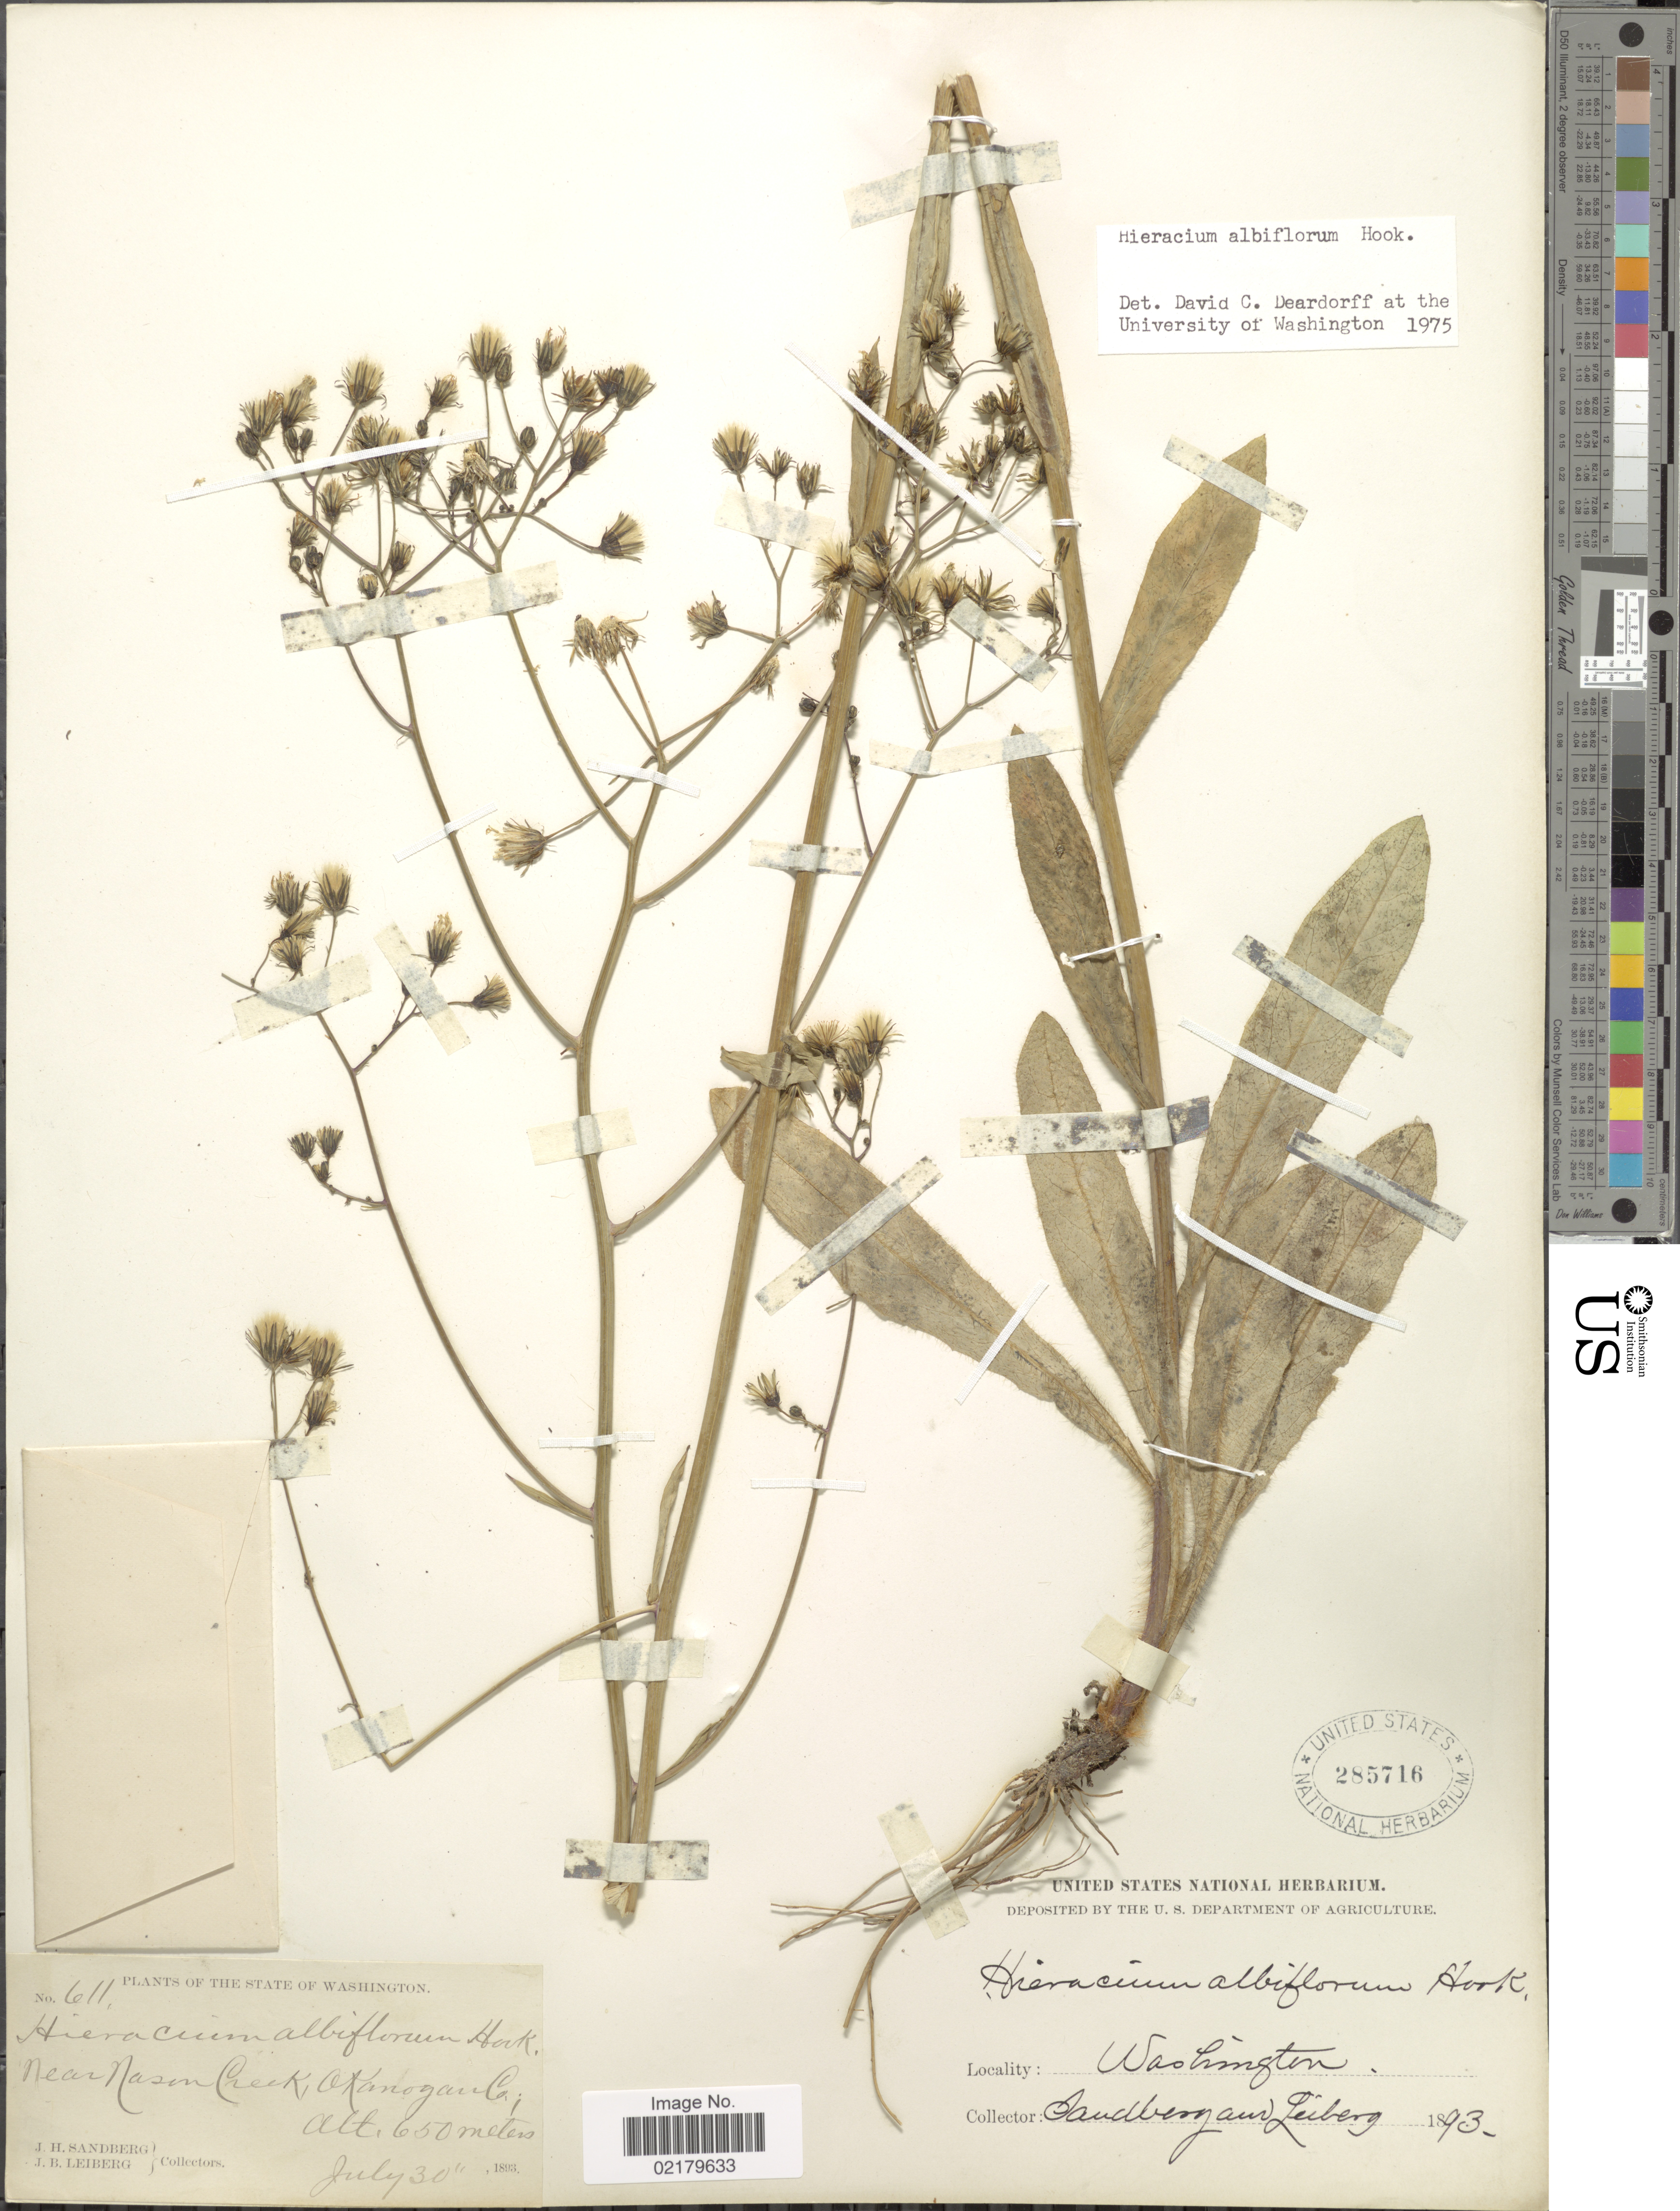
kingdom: Plantae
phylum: Tracheophyta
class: Magnoliopsida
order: Asterales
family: Asteraceae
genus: Hieracium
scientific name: Hieracium albiflorum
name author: Hook.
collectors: J. H. Sandberg & J. B. Leiberg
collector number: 611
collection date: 1893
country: United States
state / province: Washington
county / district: Okanogan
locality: Nearnason Creek Okanogan Co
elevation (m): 650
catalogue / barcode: US 285716